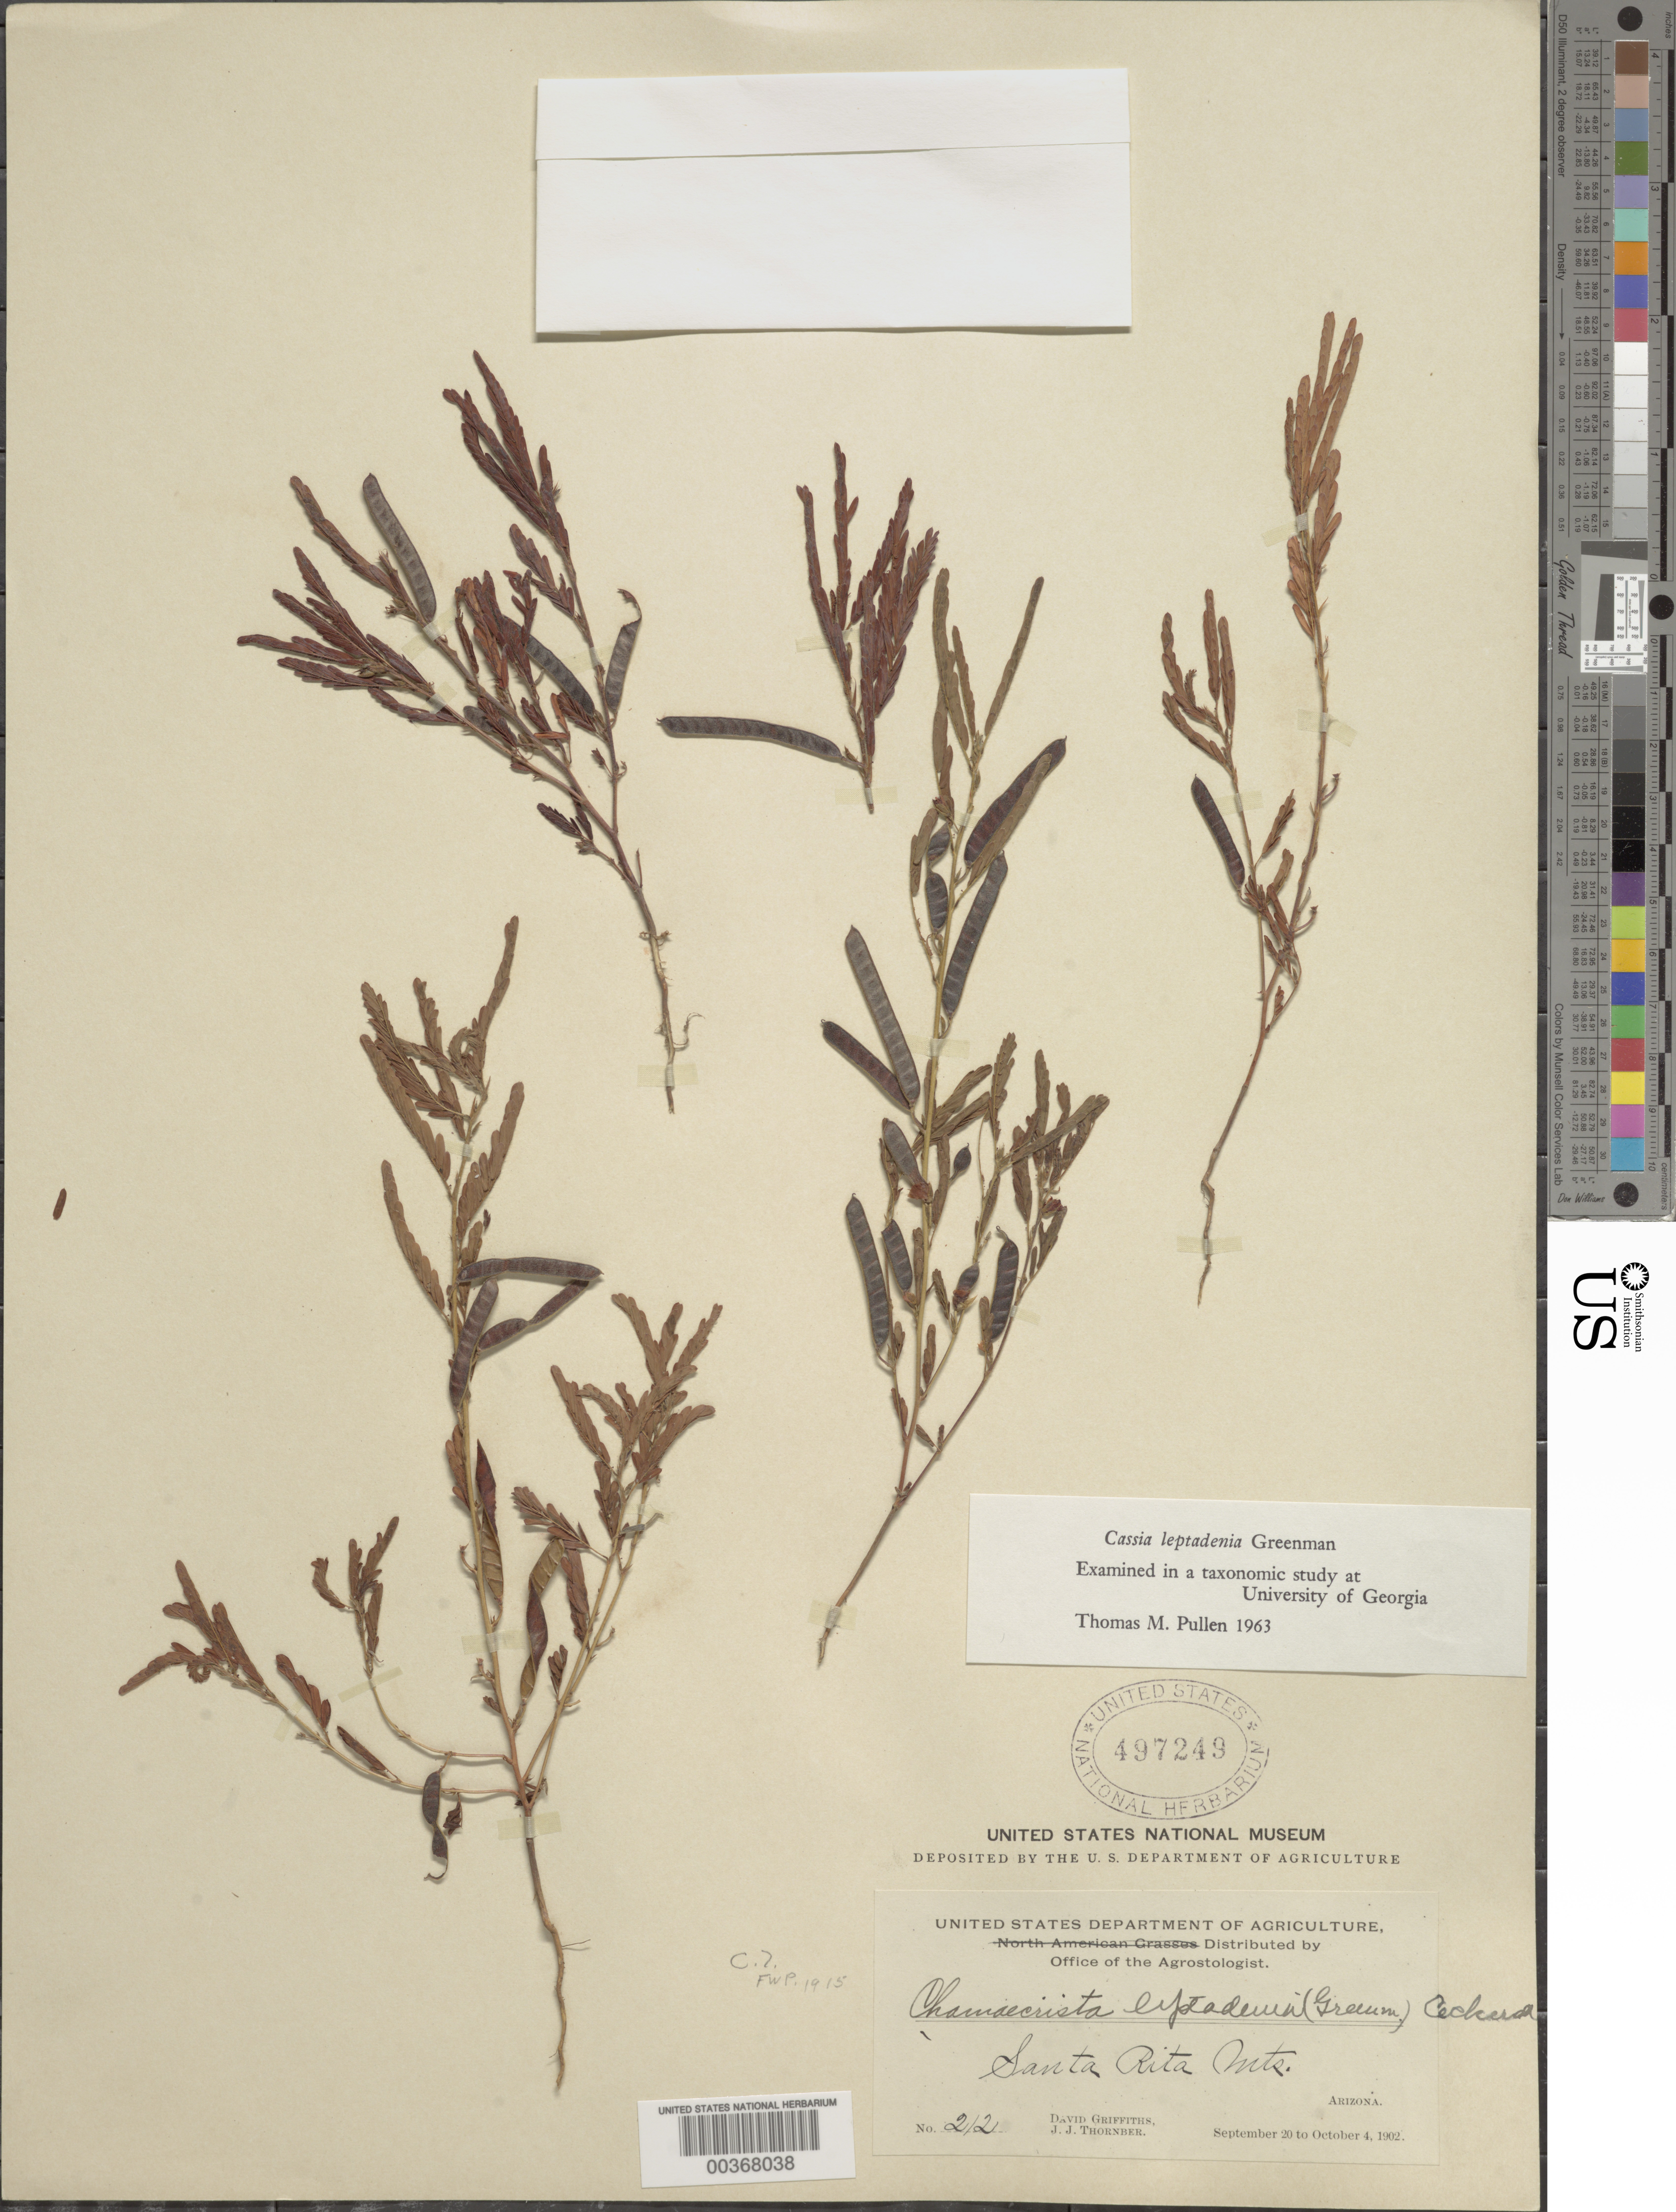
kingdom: Plantae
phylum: Tracheophyta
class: Magnoliopsida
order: Fabales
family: Fabaceae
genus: Chamaecrista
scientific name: Chamaecrista nictitans var. mensalis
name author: (Greenm.) H.S. Irwin & Barneby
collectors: D. Griffiths & J. Thornber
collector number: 212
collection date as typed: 20 Sep 1902 to 04 Oct 1902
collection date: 1902-09-20/1902-10-04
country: United States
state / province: Arizona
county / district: Pima / Santa Cruz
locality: Santa Rita Mountains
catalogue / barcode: US 497249